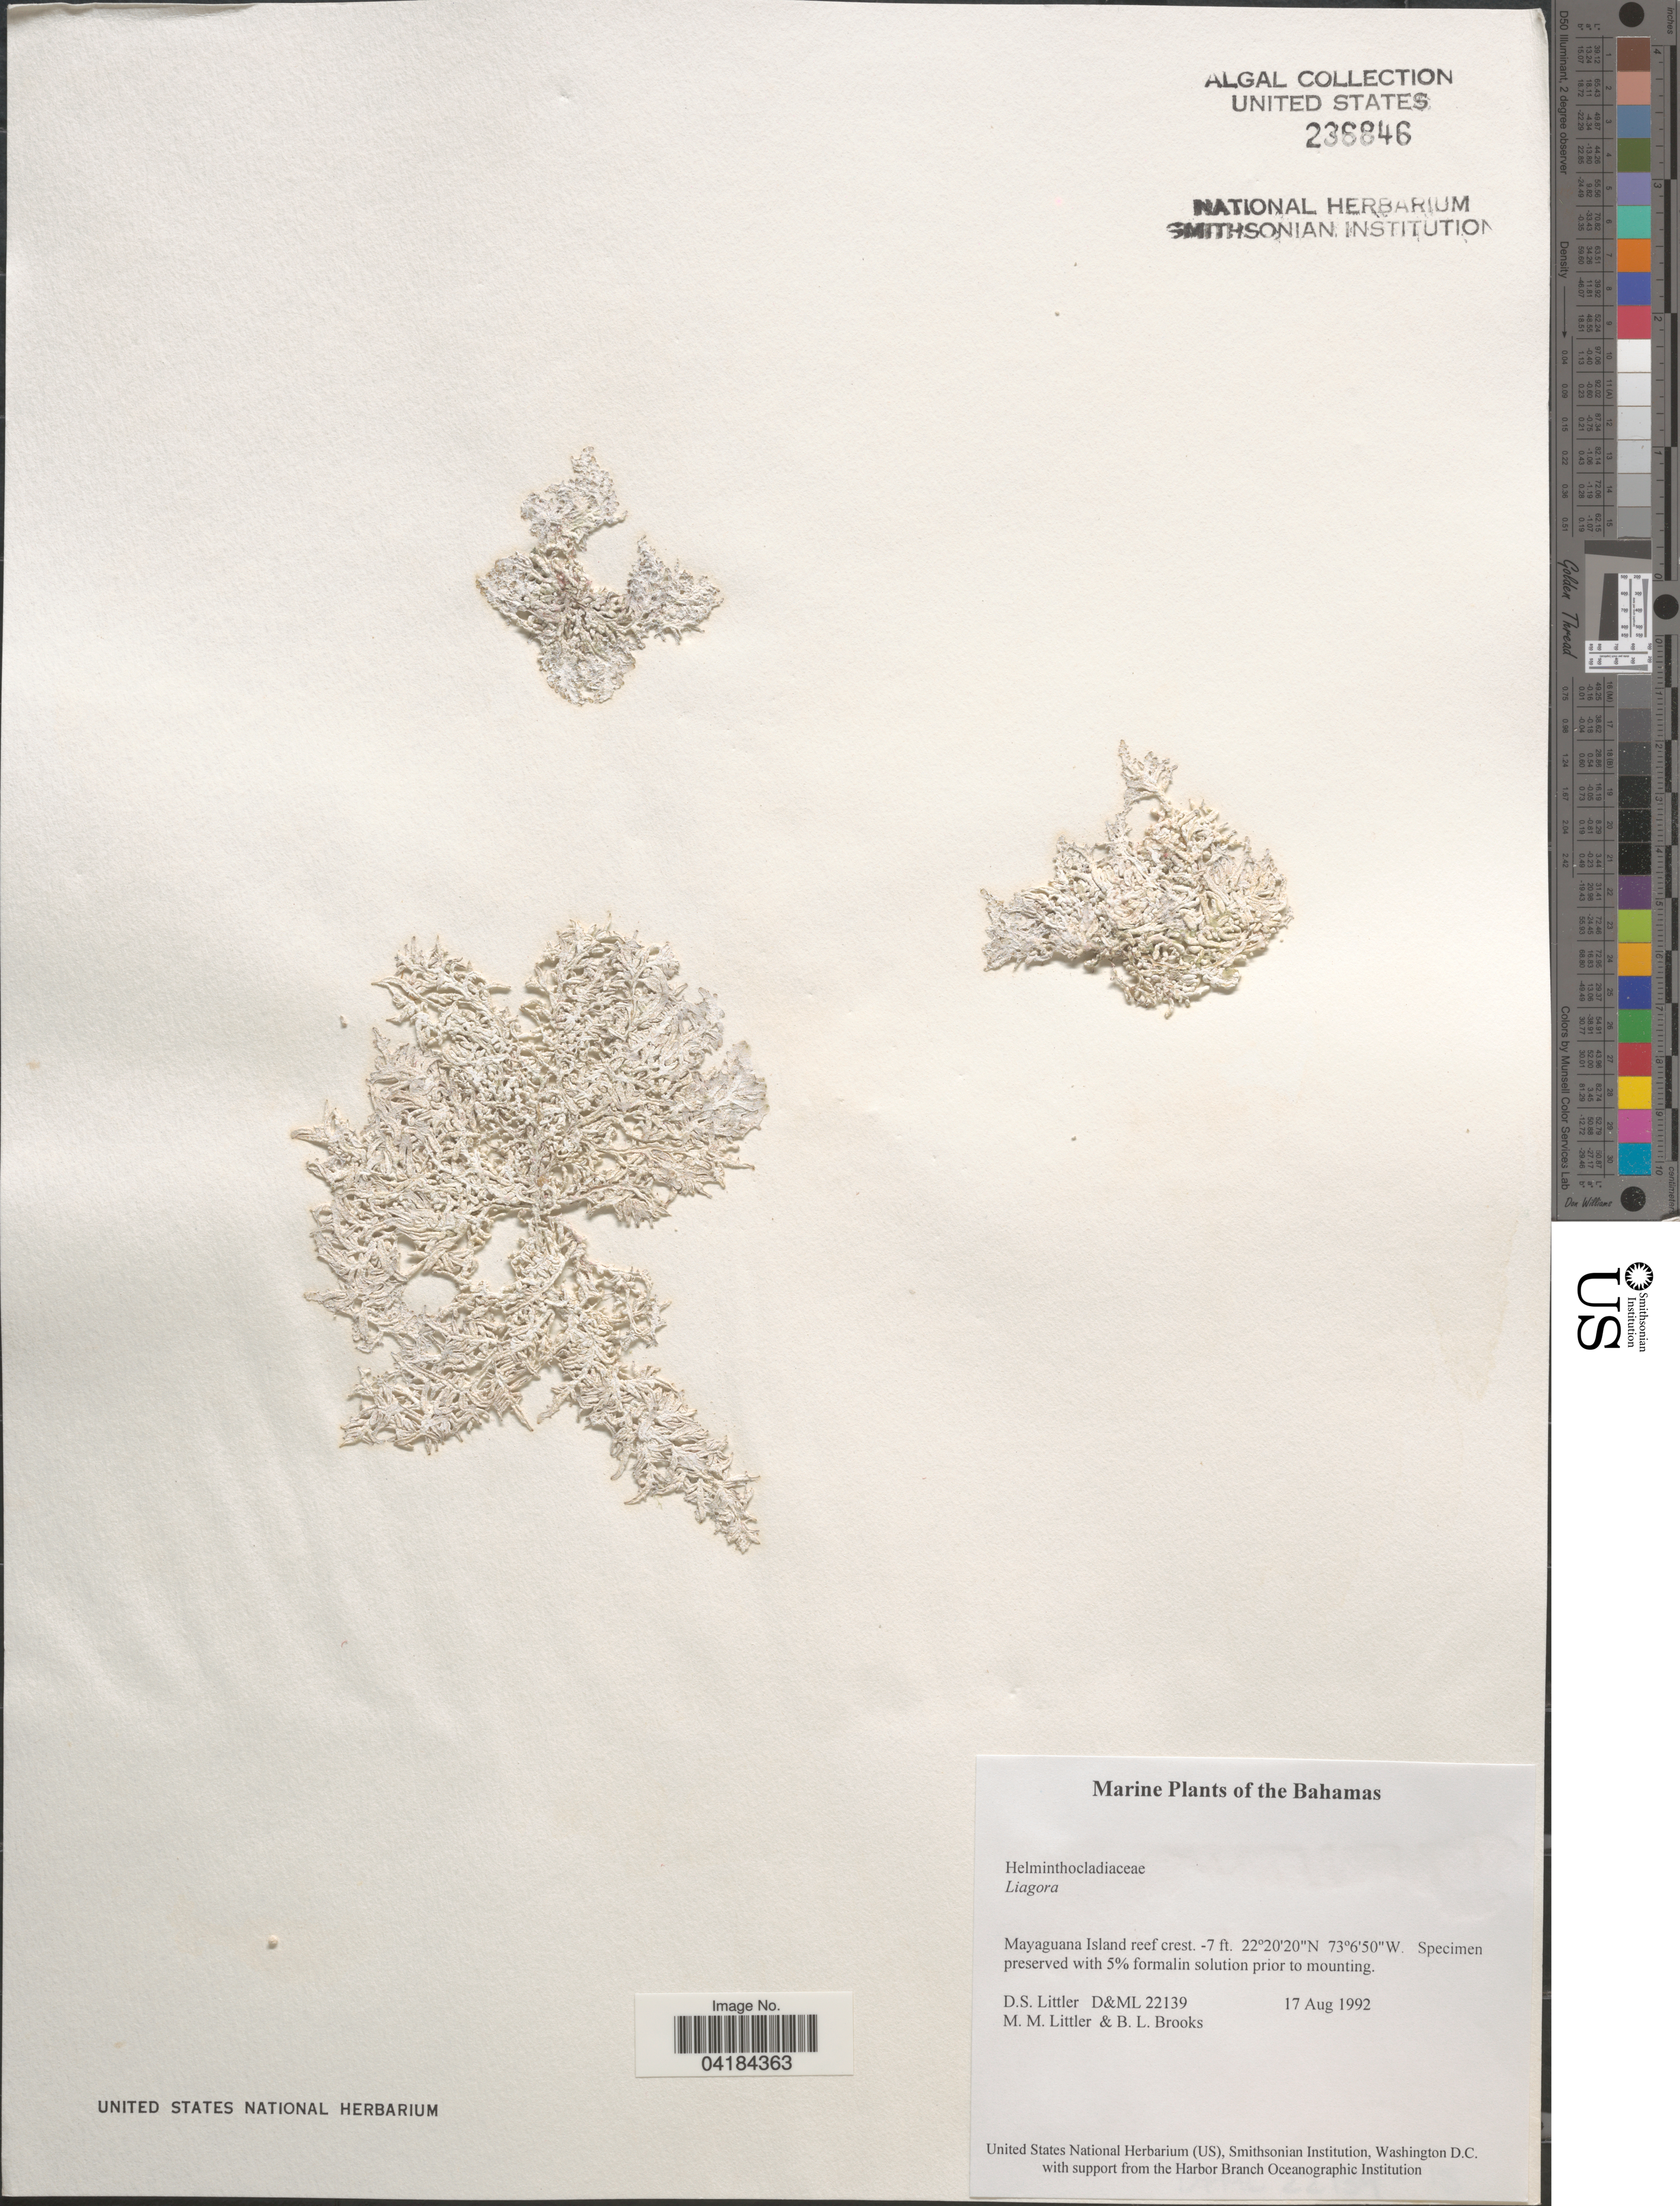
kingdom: Plantae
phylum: Rhodophyta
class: Florideophyceae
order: Nemaliales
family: Liagoraceae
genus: Liagora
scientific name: Liagora sp.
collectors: D. S. Littler & B. Brooks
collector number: D&ML22139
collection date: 1992-08-17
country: Bahamas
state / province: Mayaguana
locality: The Bahamas. Mayaguana Island reef crest.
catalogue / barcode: US 236846